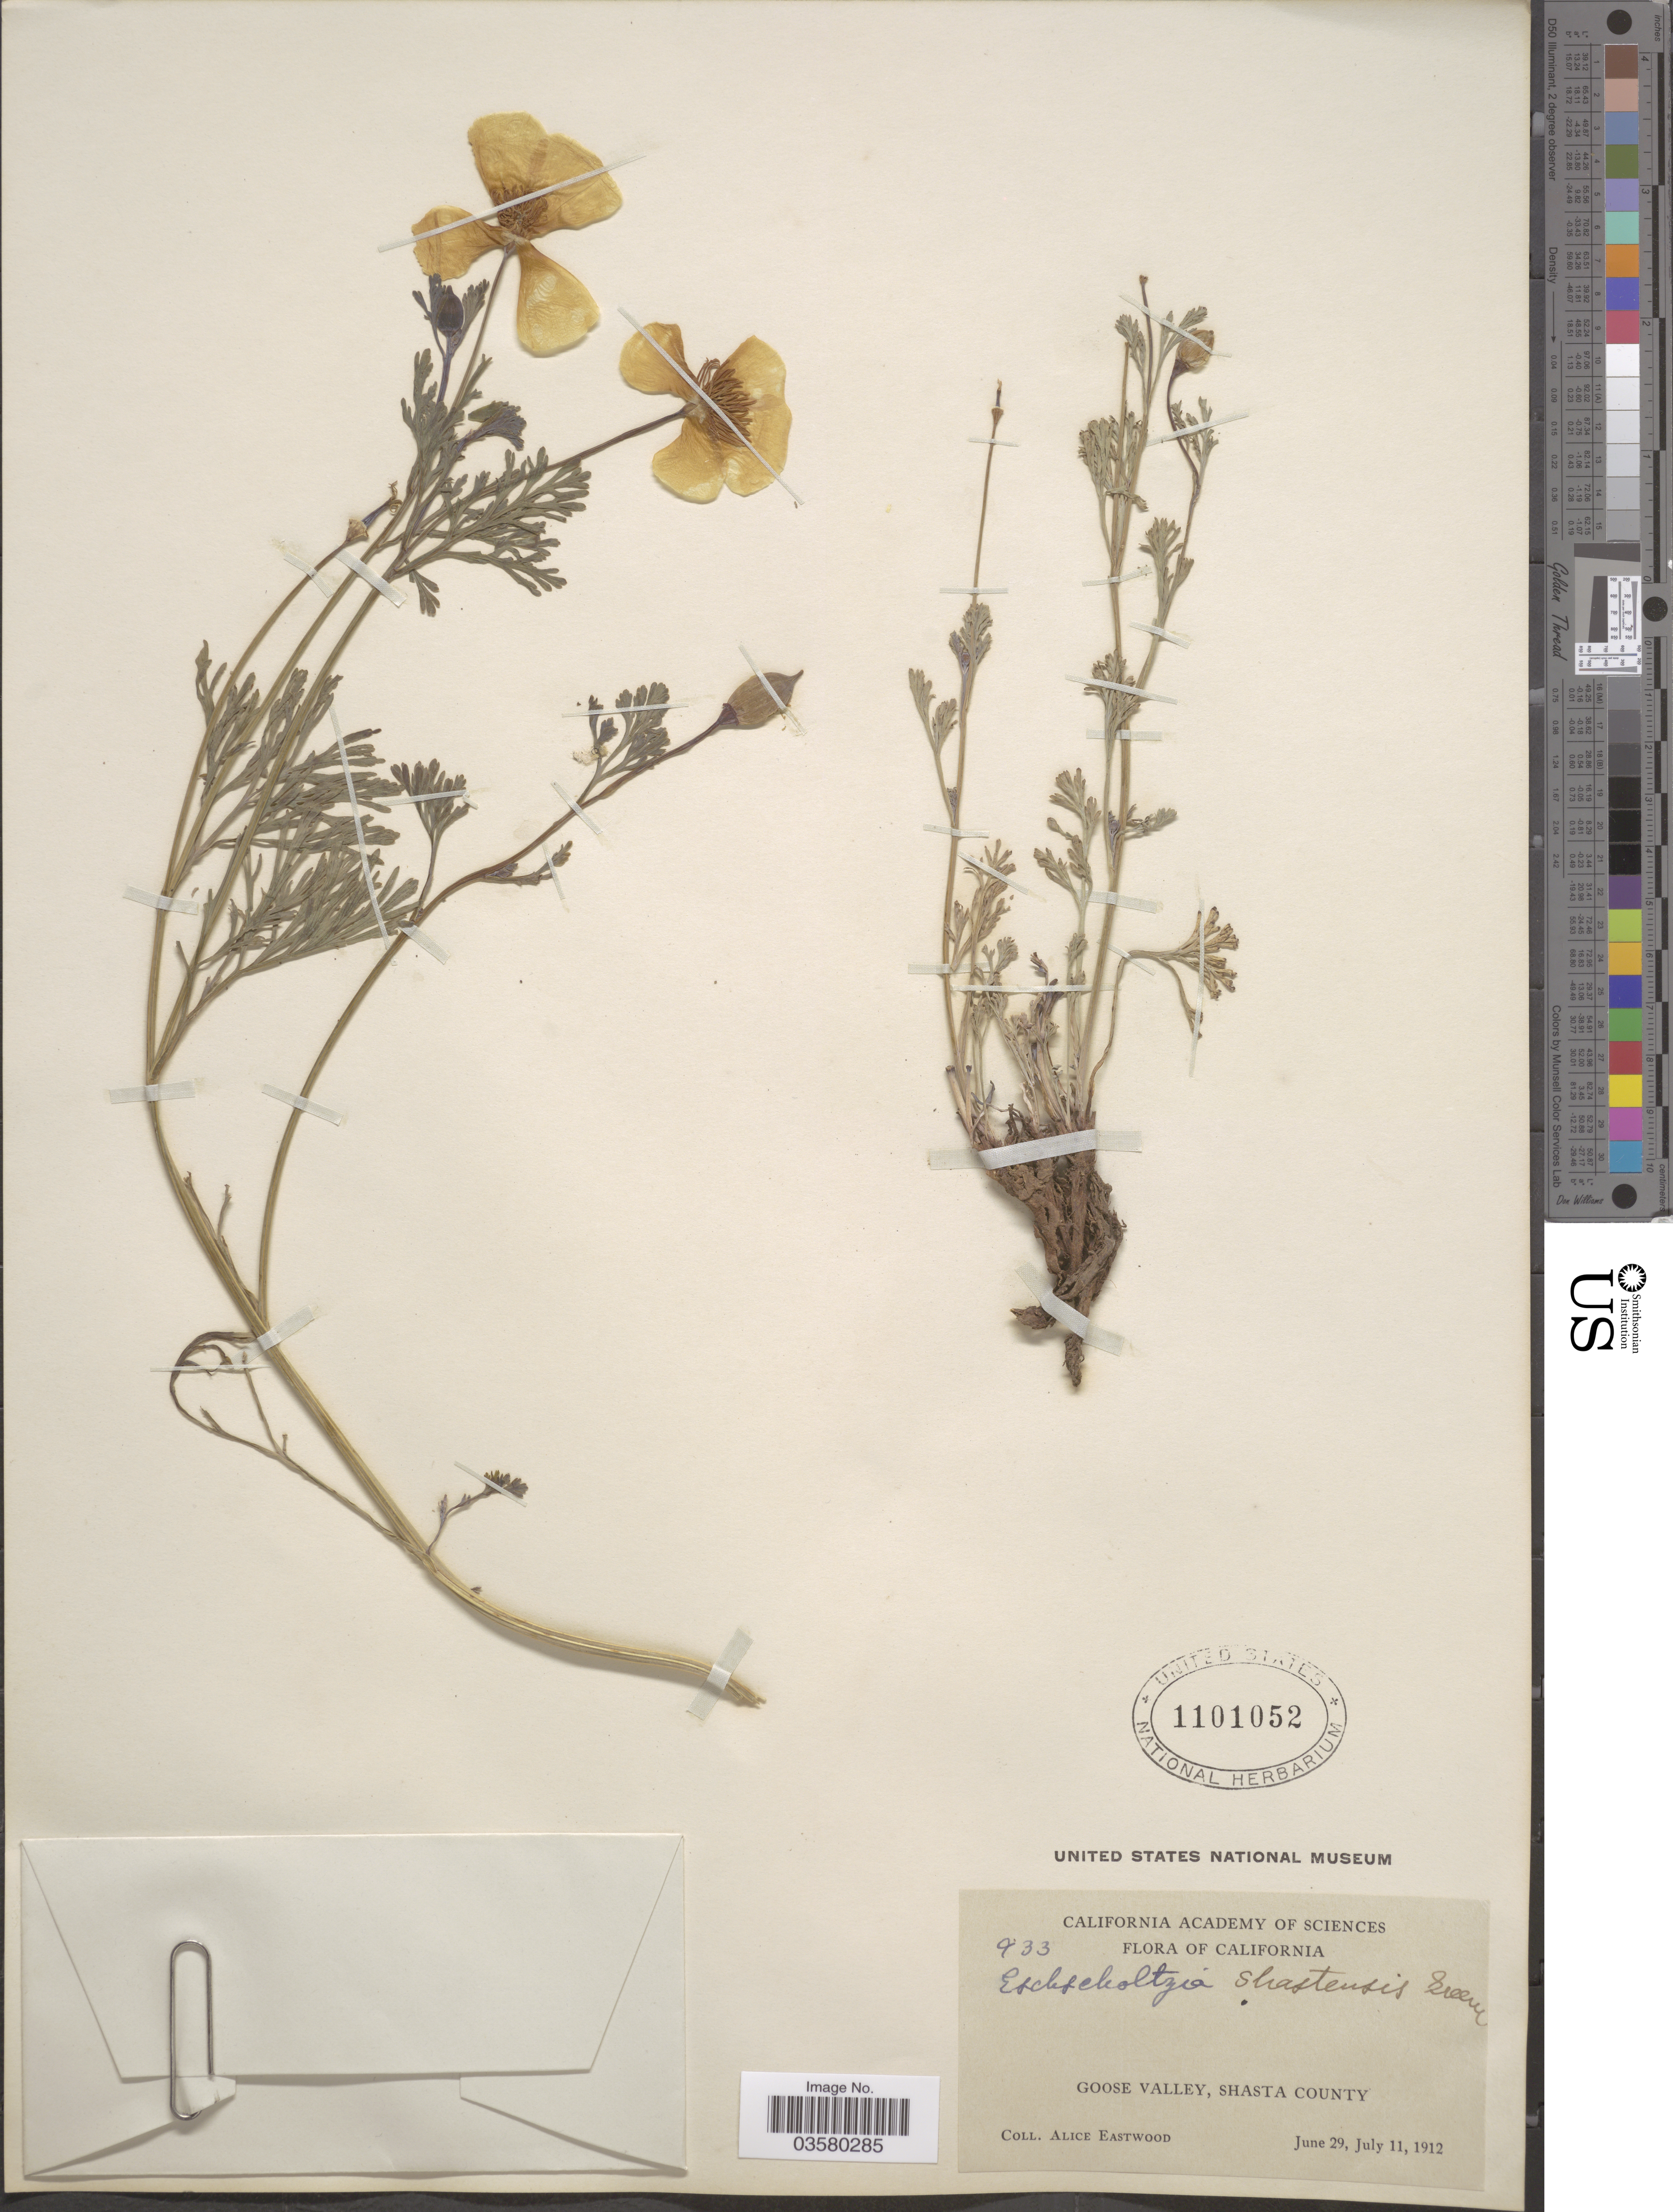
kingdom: Plantae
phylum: Tracheophyta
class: Magnoliopsida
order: Ranunculales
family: Papaveraceae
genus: Eschscholzia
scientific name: Eschscholzia californica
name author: Cham.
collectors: A. Eastwood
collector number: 933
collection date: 1912-06-29/1912-07-11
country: United States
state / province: California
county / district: Shasta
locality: Goose Valley, Shasta County.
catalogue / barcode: US 1101052